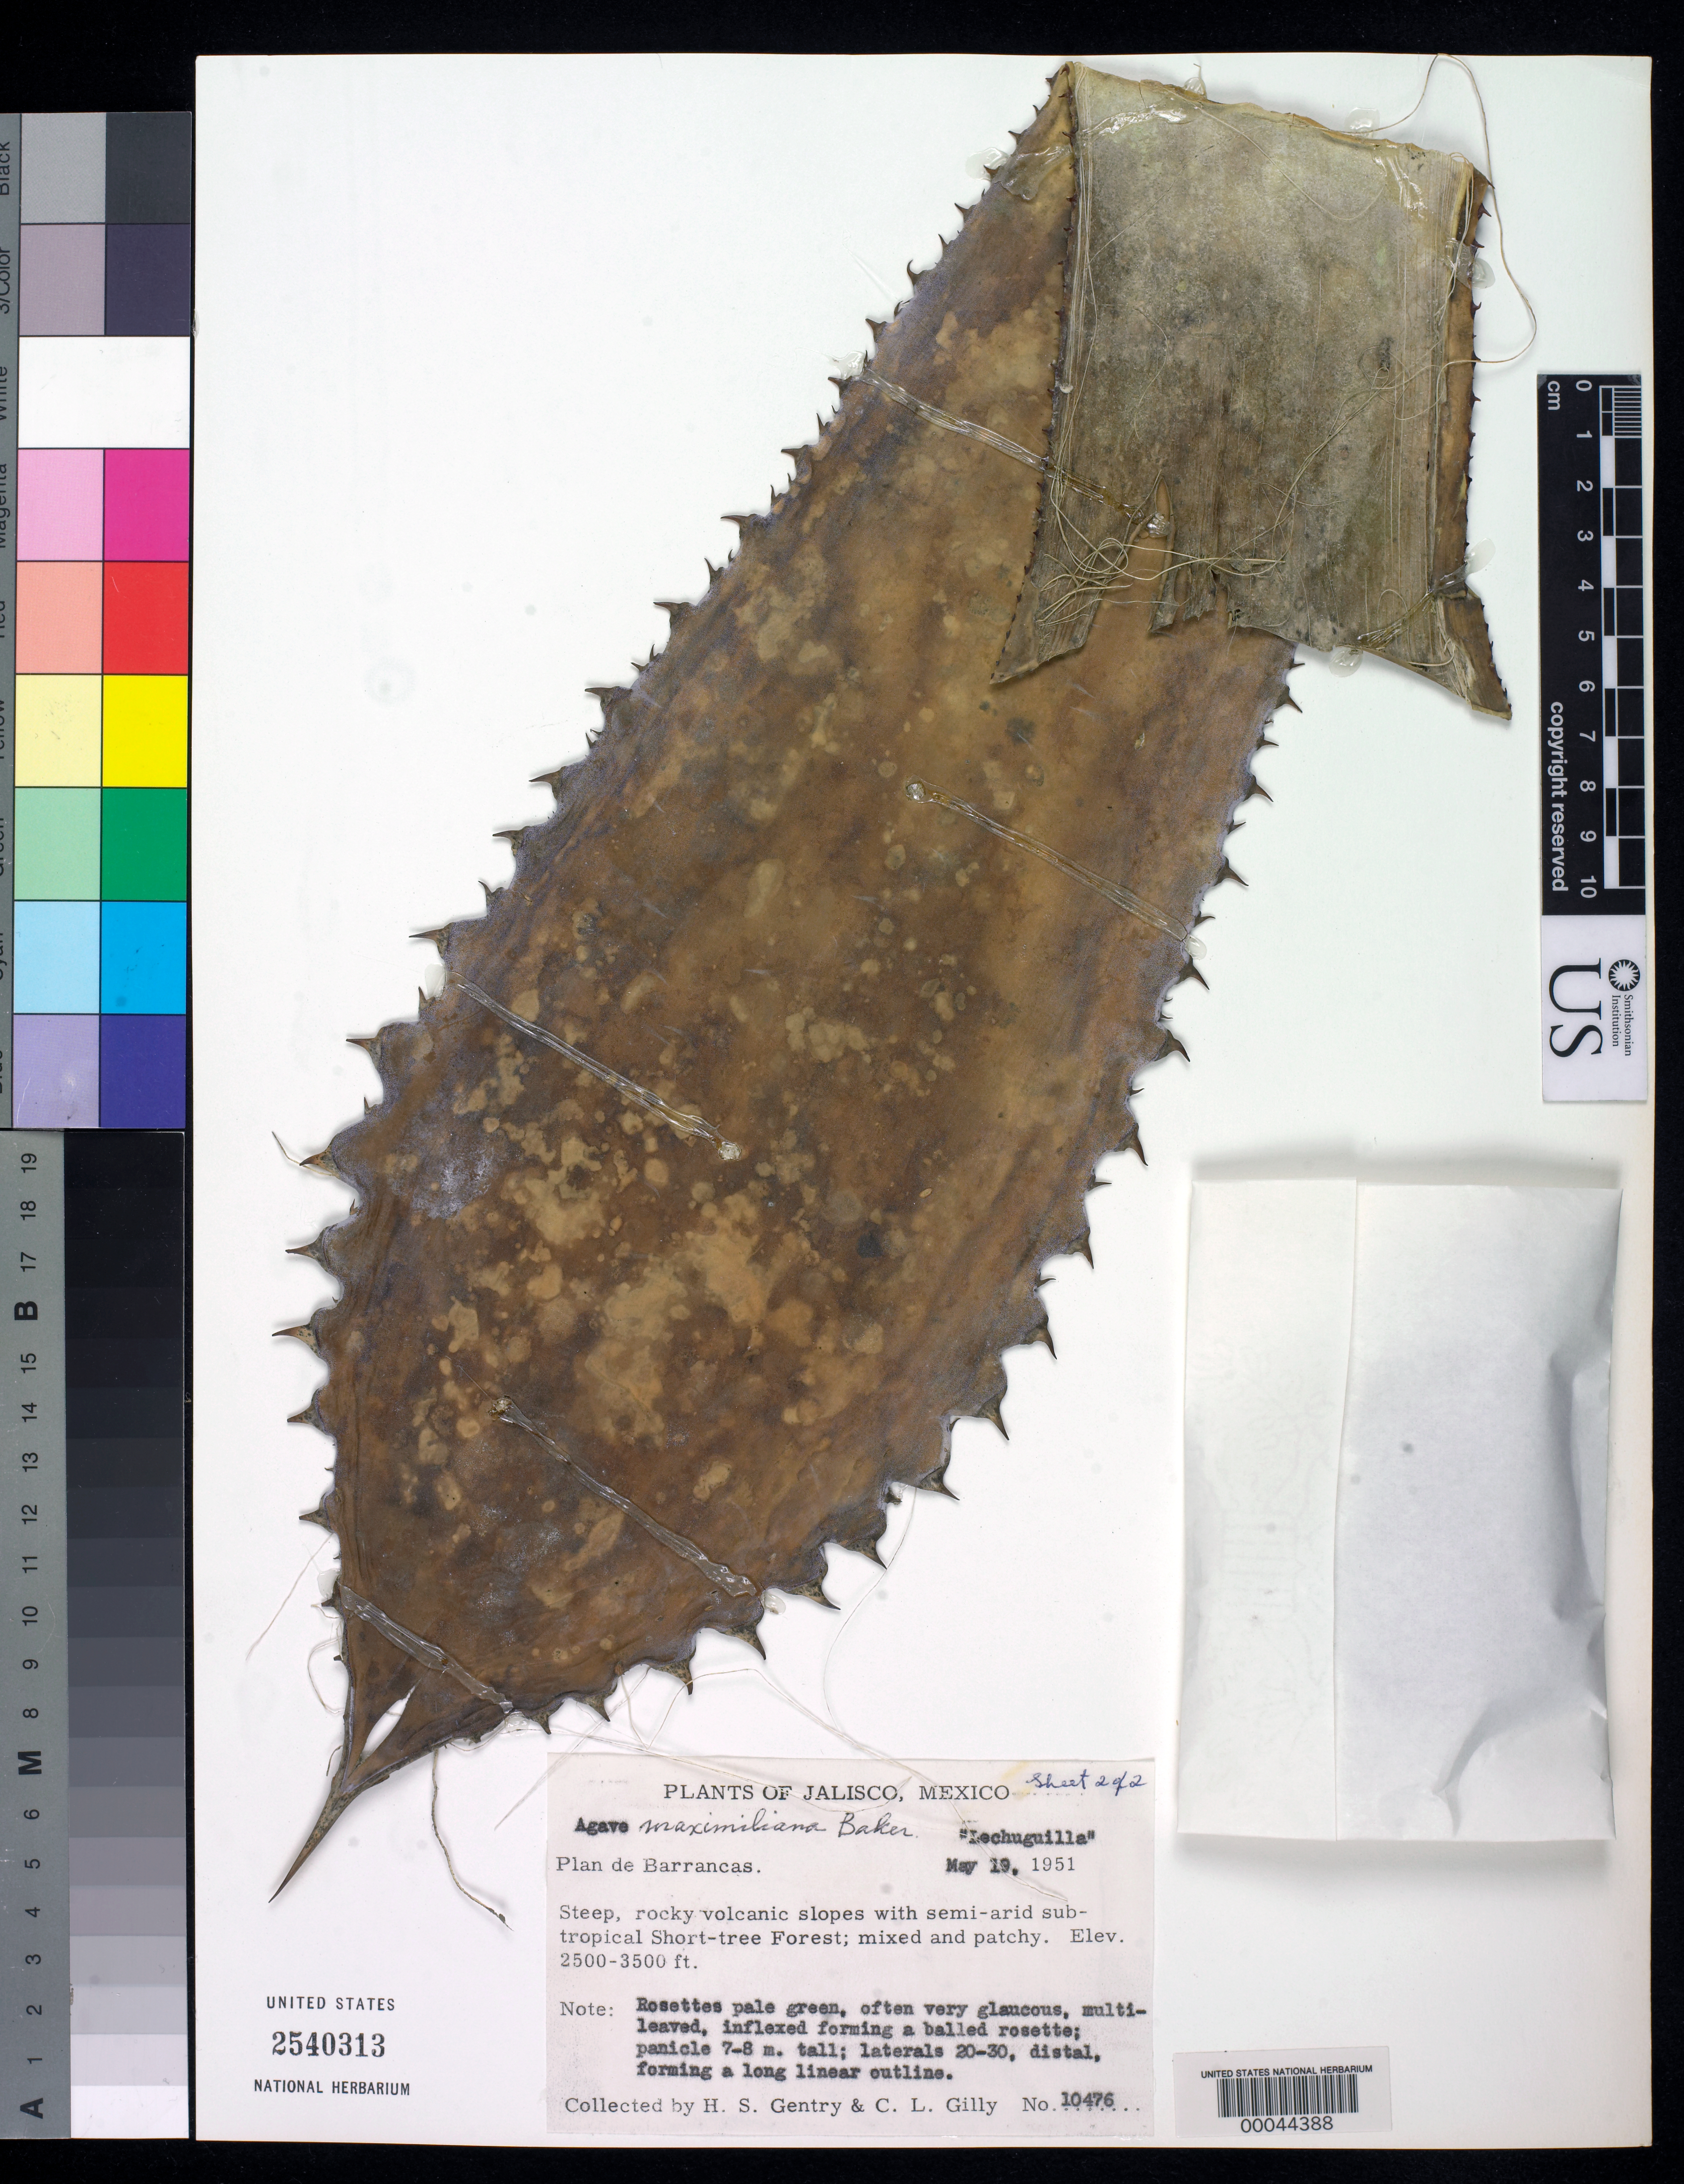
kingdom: Plantae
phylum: Tracheophyta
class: Liliopsida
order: Asparagales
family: Asparagaceae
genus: Agave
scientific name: Agave maximiliana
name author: Baker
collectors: H. S. Gentry & C. Gilly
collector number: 10476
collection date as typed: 19 May 1951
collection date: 1951-05-19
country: Mexico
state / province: Jalisco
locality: Plan de barrancas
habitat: Steep, rocky volcanic slopes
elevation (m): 762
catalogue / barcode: US 2540313